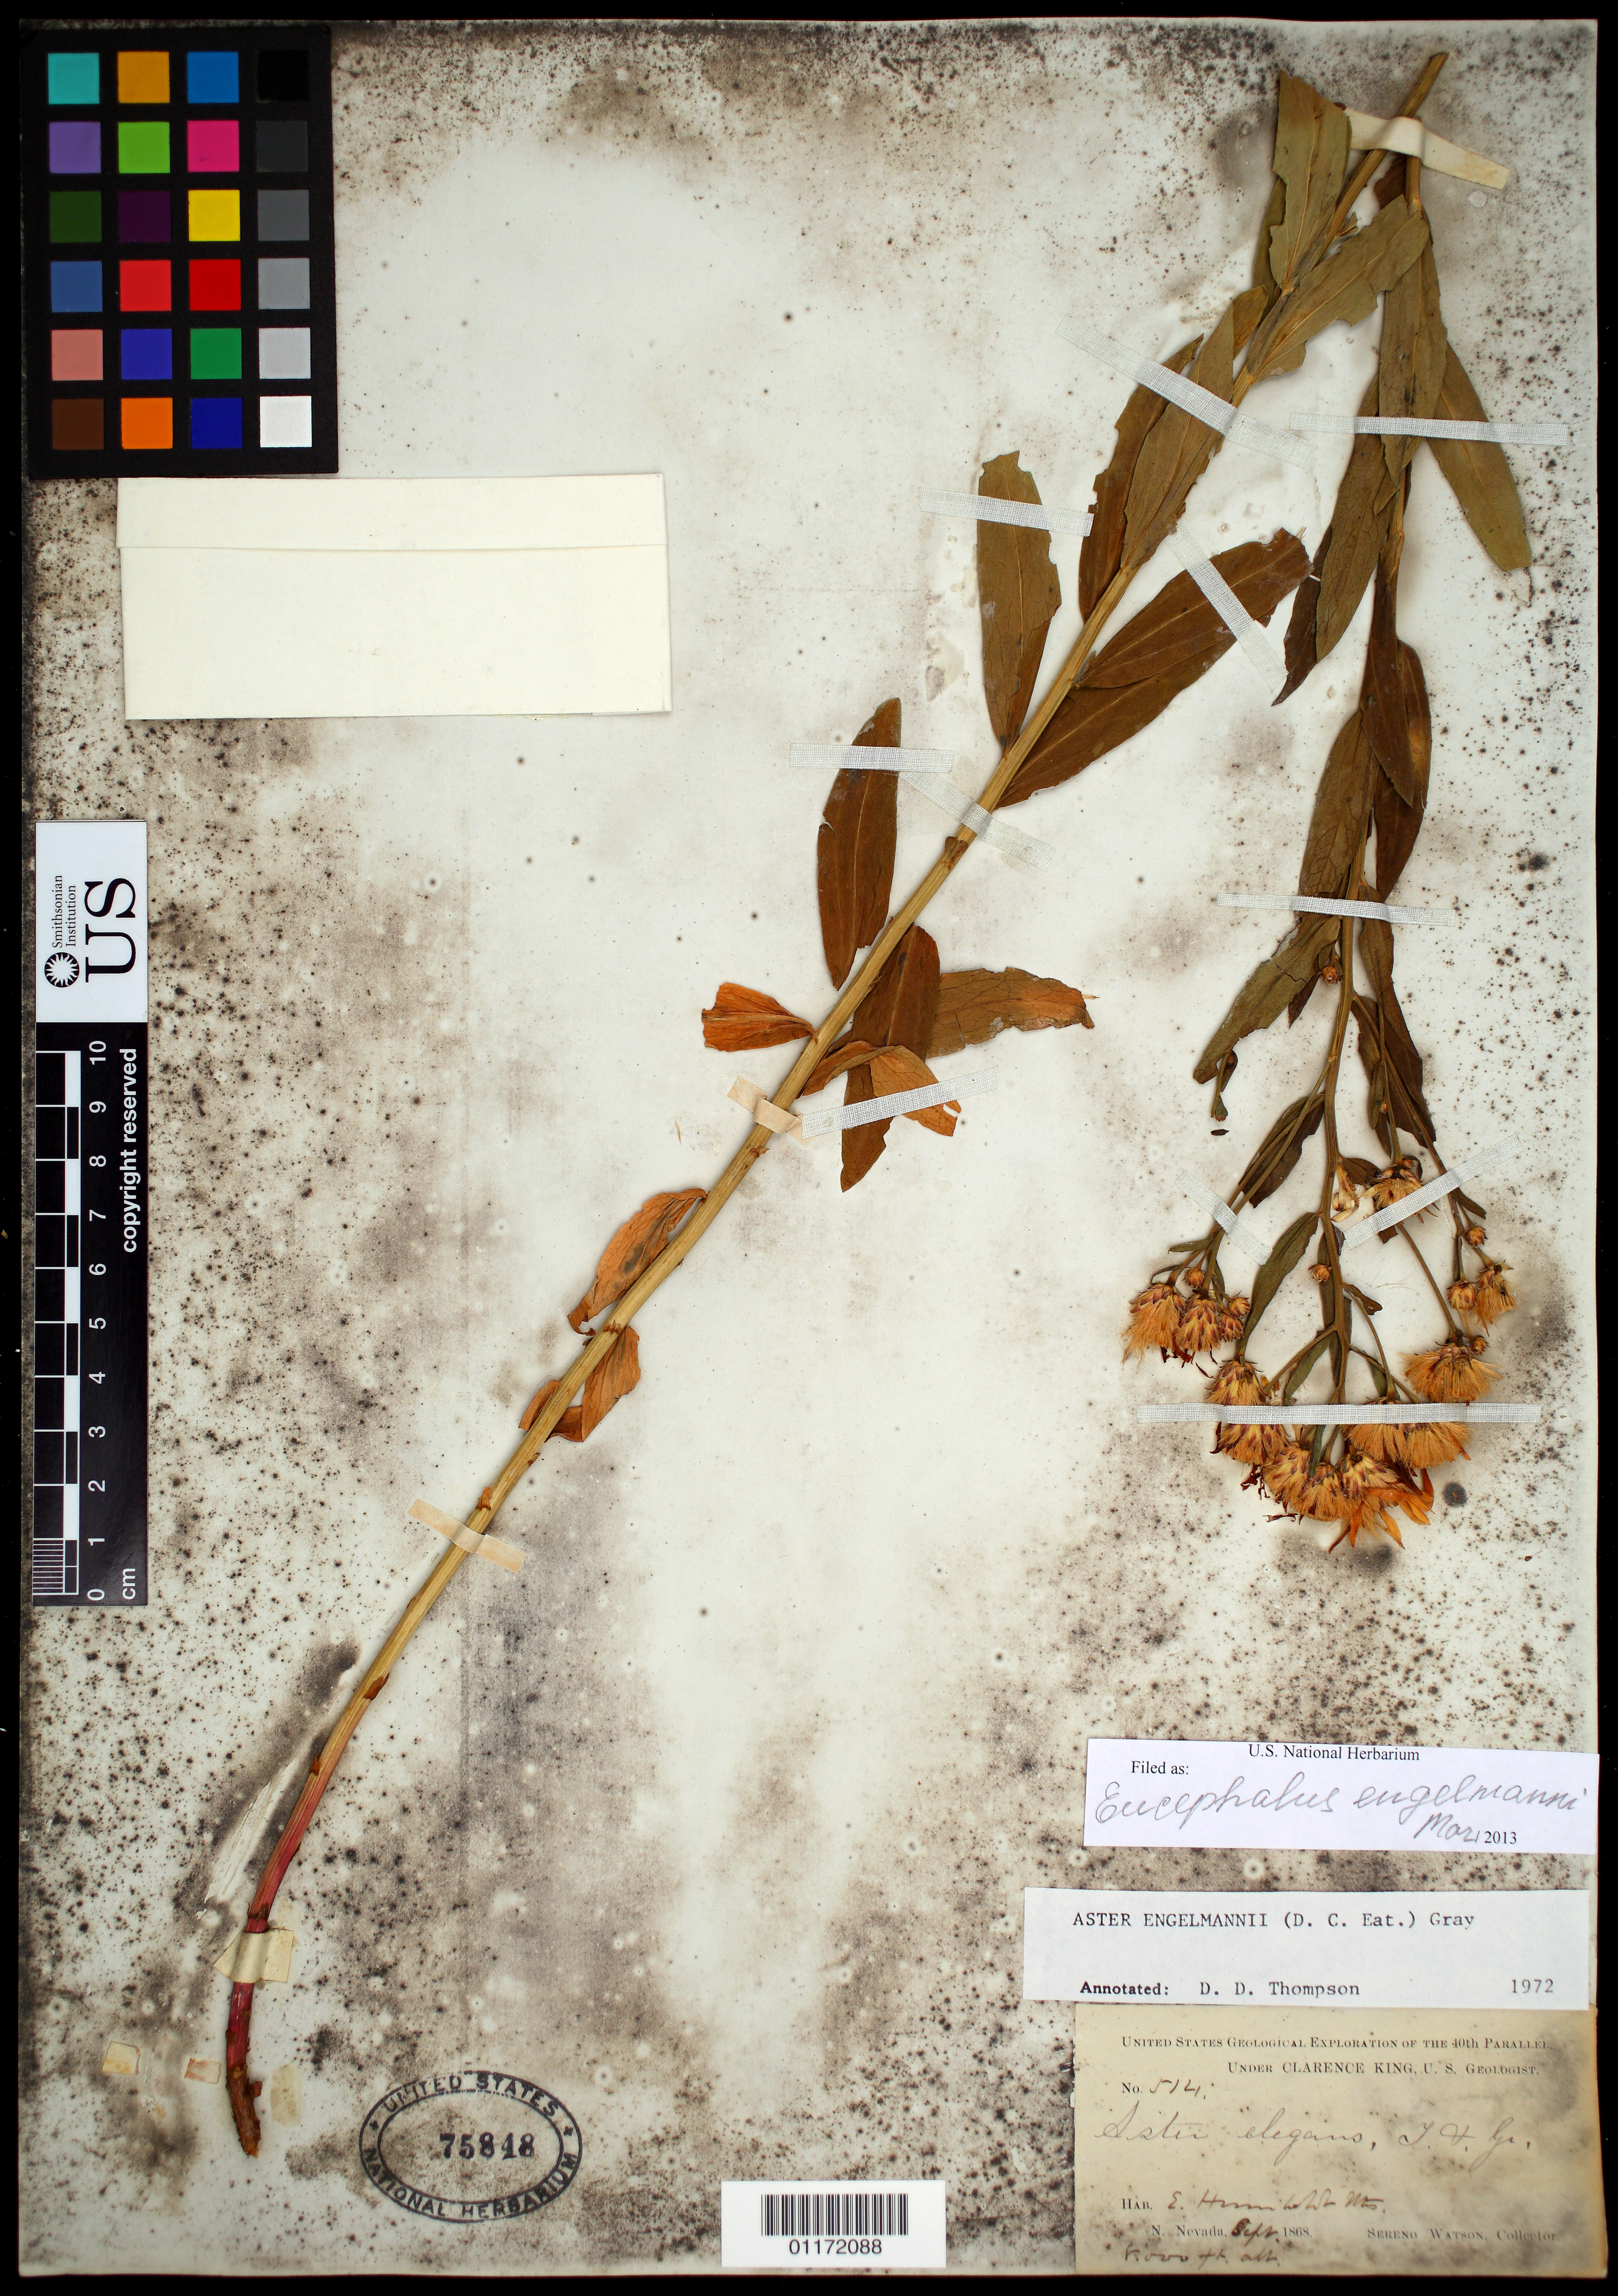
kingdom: Plantae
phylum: Tracheophyta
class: Magnoliopsida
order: Asterales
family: Asteraceae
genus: Eucephalus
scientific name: Eucephalus engelmannii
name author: (D.C. Eaton) Greene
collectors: S. Watson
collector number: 514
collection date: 1868-09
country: United States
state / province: Nevada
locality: E. Humboldt Mts.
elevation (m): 2438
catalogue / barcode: US 75848